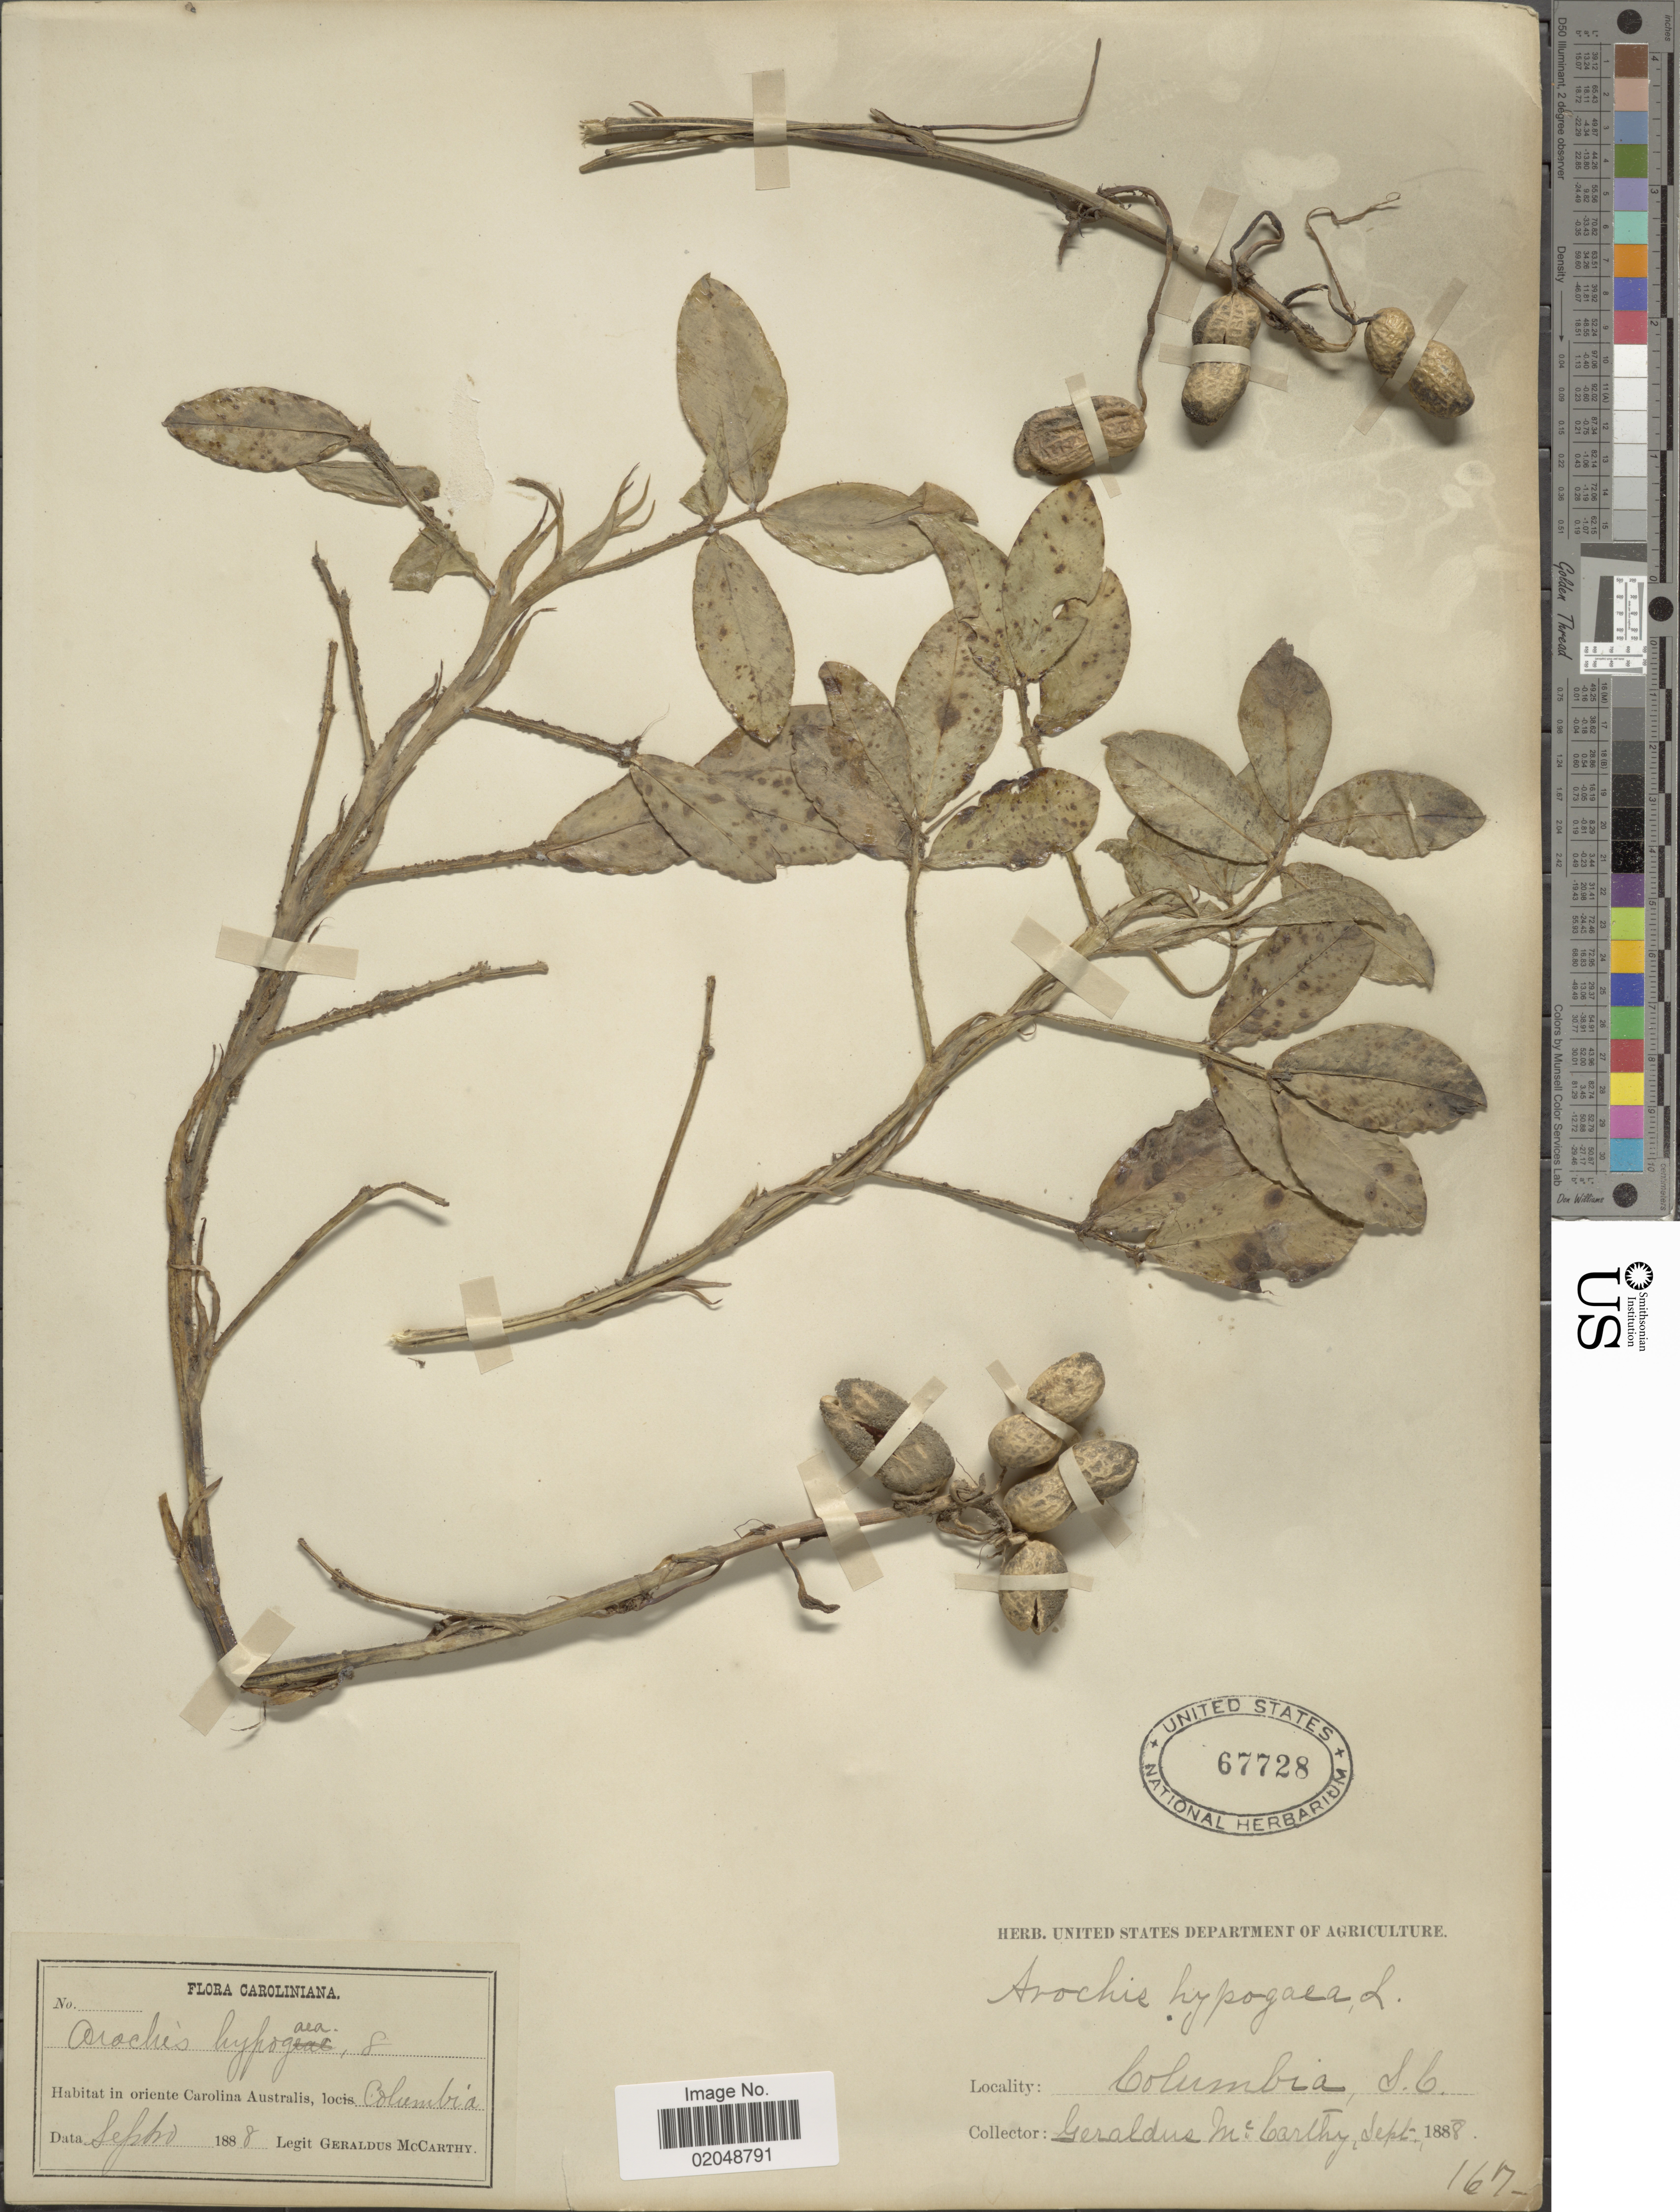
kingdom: Plantae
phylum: Tracheophyta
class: Magnoliopsida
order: Fabales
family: Fabaceae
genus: Arachis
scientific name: Arachis hypogaea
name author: L.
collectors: M. McCarthy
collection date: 1888-09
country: United States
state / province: South Carolina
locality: Caroliniana, in oriente Carolina Australis, locis Columbia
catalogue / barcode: US 67728